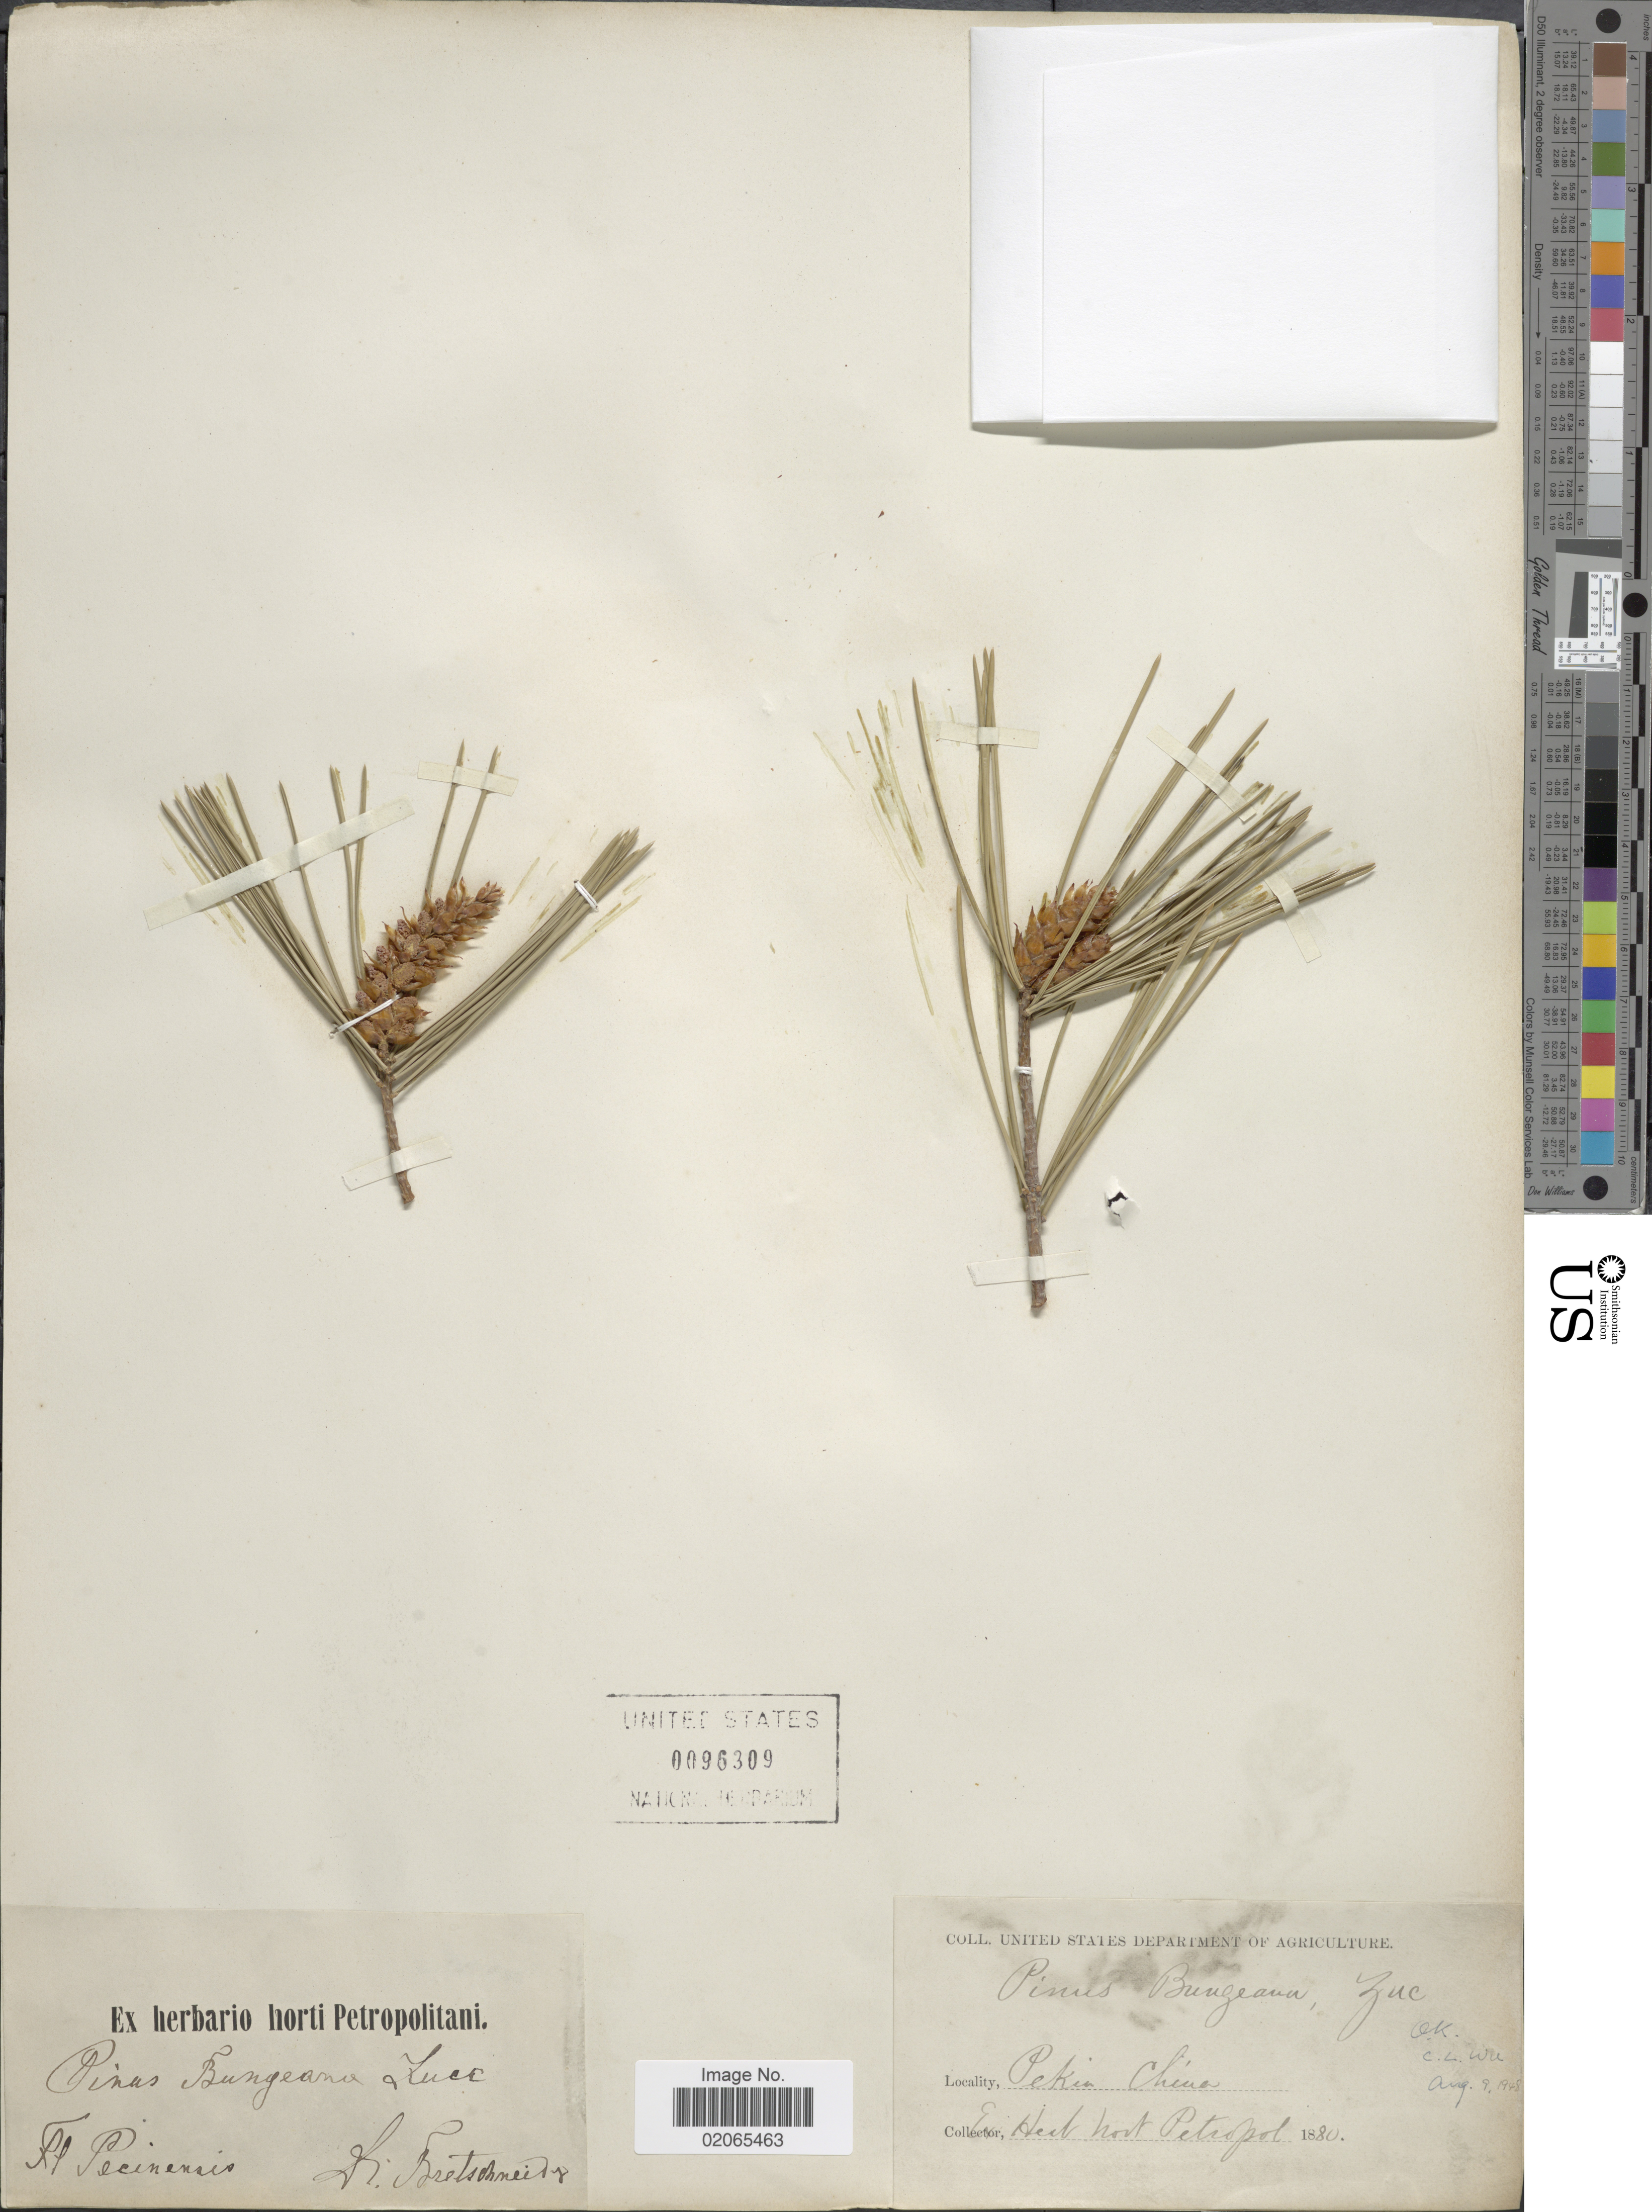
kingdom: Plantae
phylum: Tracheophyta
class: Pinopsida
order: Pinales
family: Pinaceae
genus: Pinus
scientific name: Pinus bungeana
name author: Zucc. ex Endl.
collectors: Bretschneidre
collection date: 1880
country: China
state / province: Beijing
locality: Pekin, Pecinensis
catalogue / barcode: US 96309